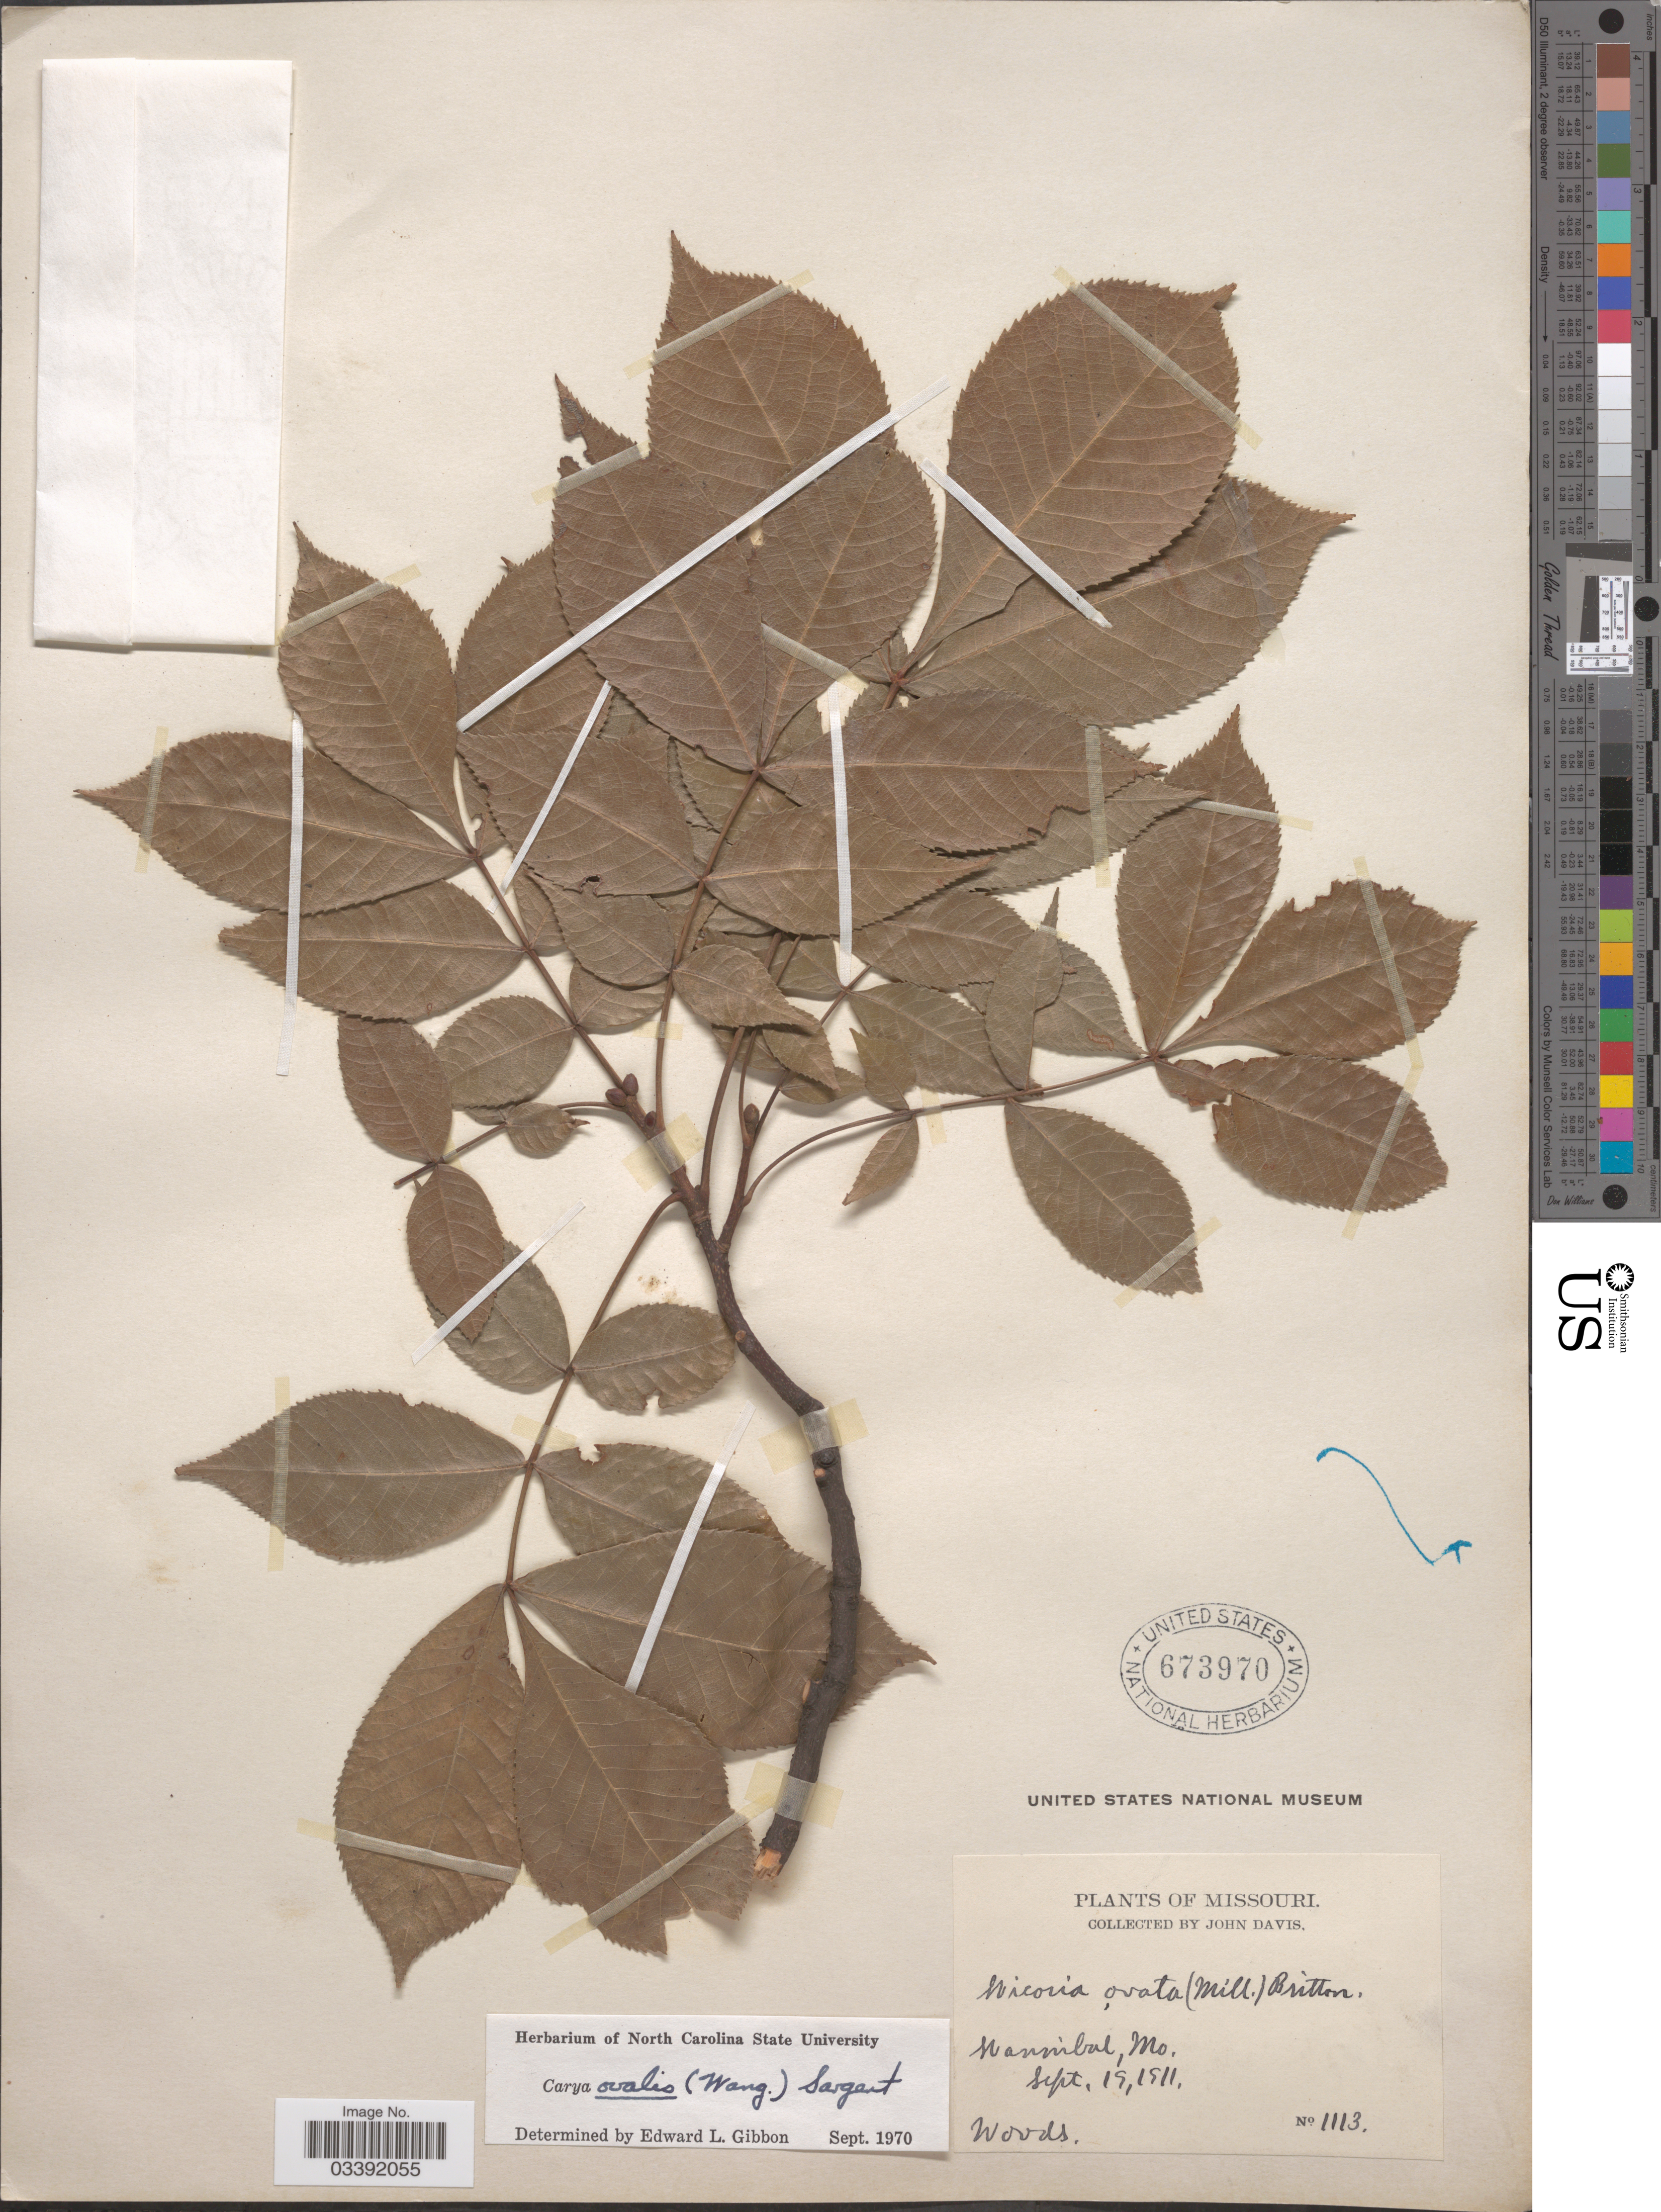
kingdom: Plantae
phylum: Tracheophyta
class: Magnoliopsida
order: Fagales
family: Juglandaceae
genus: Carya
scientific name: Carya ovalis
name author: (Wangenh.) Sarg.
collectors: J. Davis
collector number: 1113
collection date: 1911-09-19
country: United States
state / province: Missouri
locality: Hannibal.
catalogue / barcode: US 673970